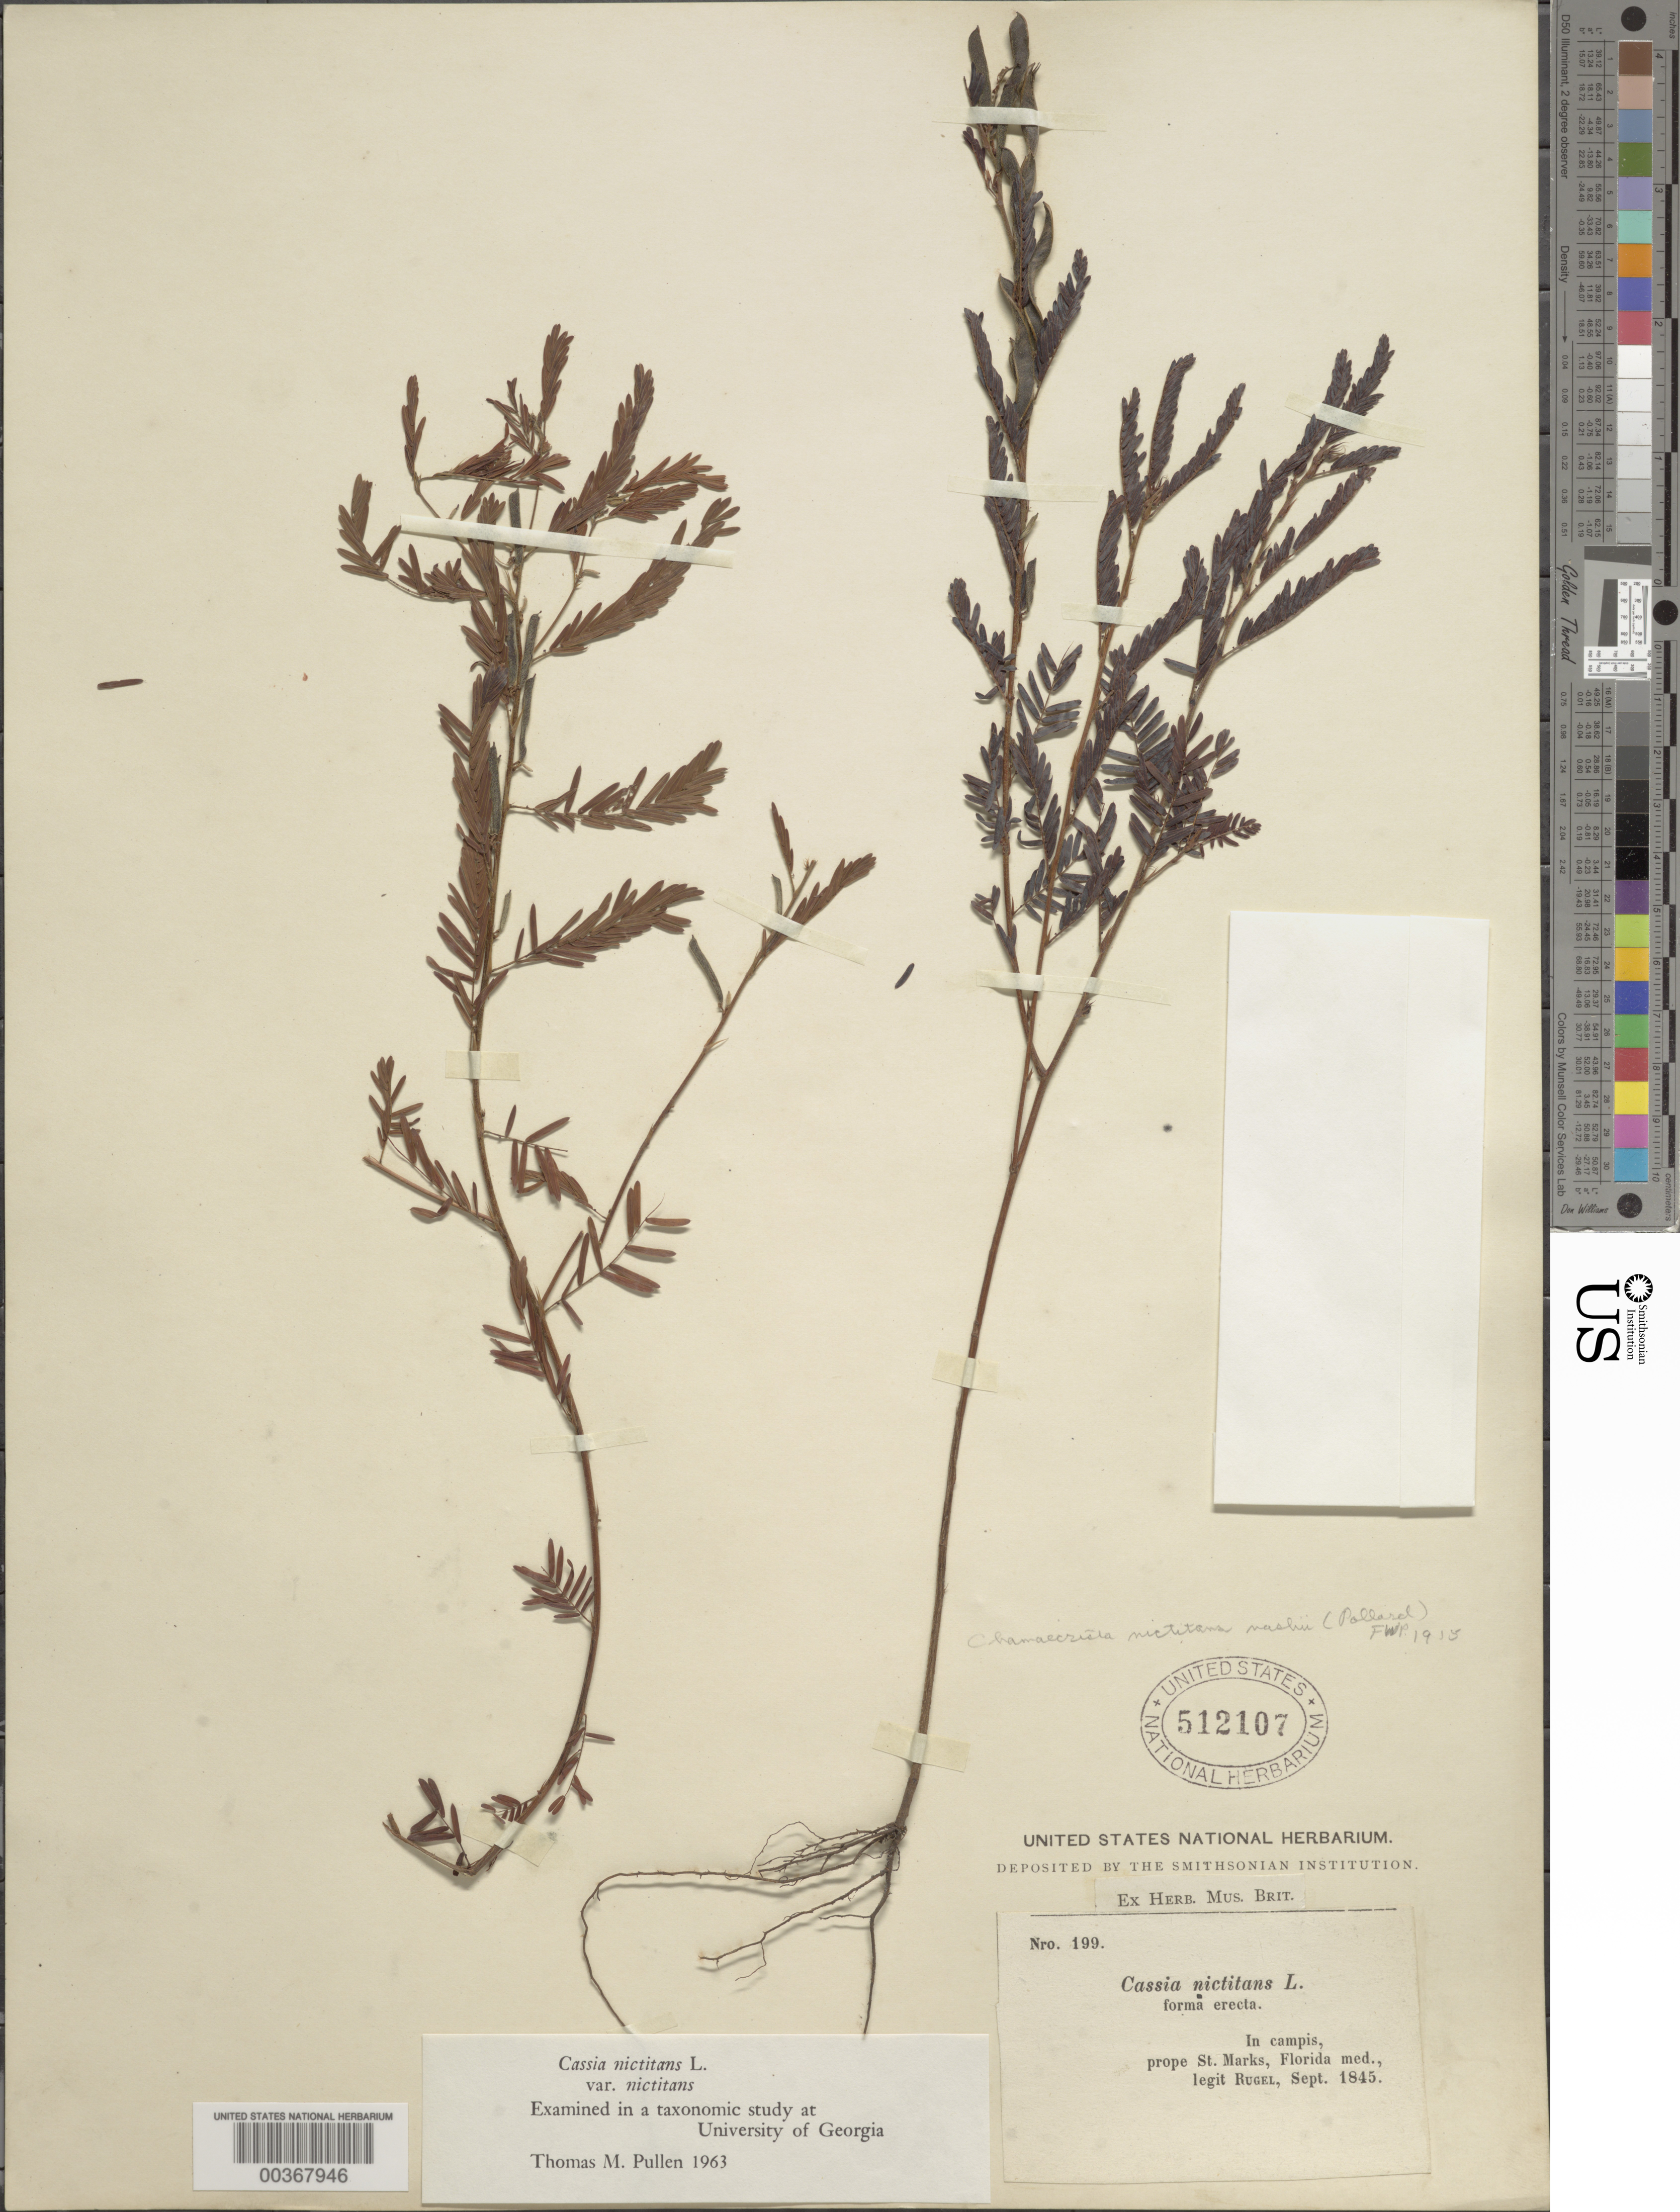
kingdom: Plantae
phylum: Tracheophyta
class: Magnoliopsida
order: Fabales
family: Fabaceae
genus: Chamaecrista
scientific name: Chamaecrista nictitans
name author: (L.) Moench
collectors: F. Rugel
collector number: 199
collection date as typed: Sep 1845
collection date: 1845-09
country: United States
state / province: Florida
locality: Near st. marks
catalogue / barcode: US 512107